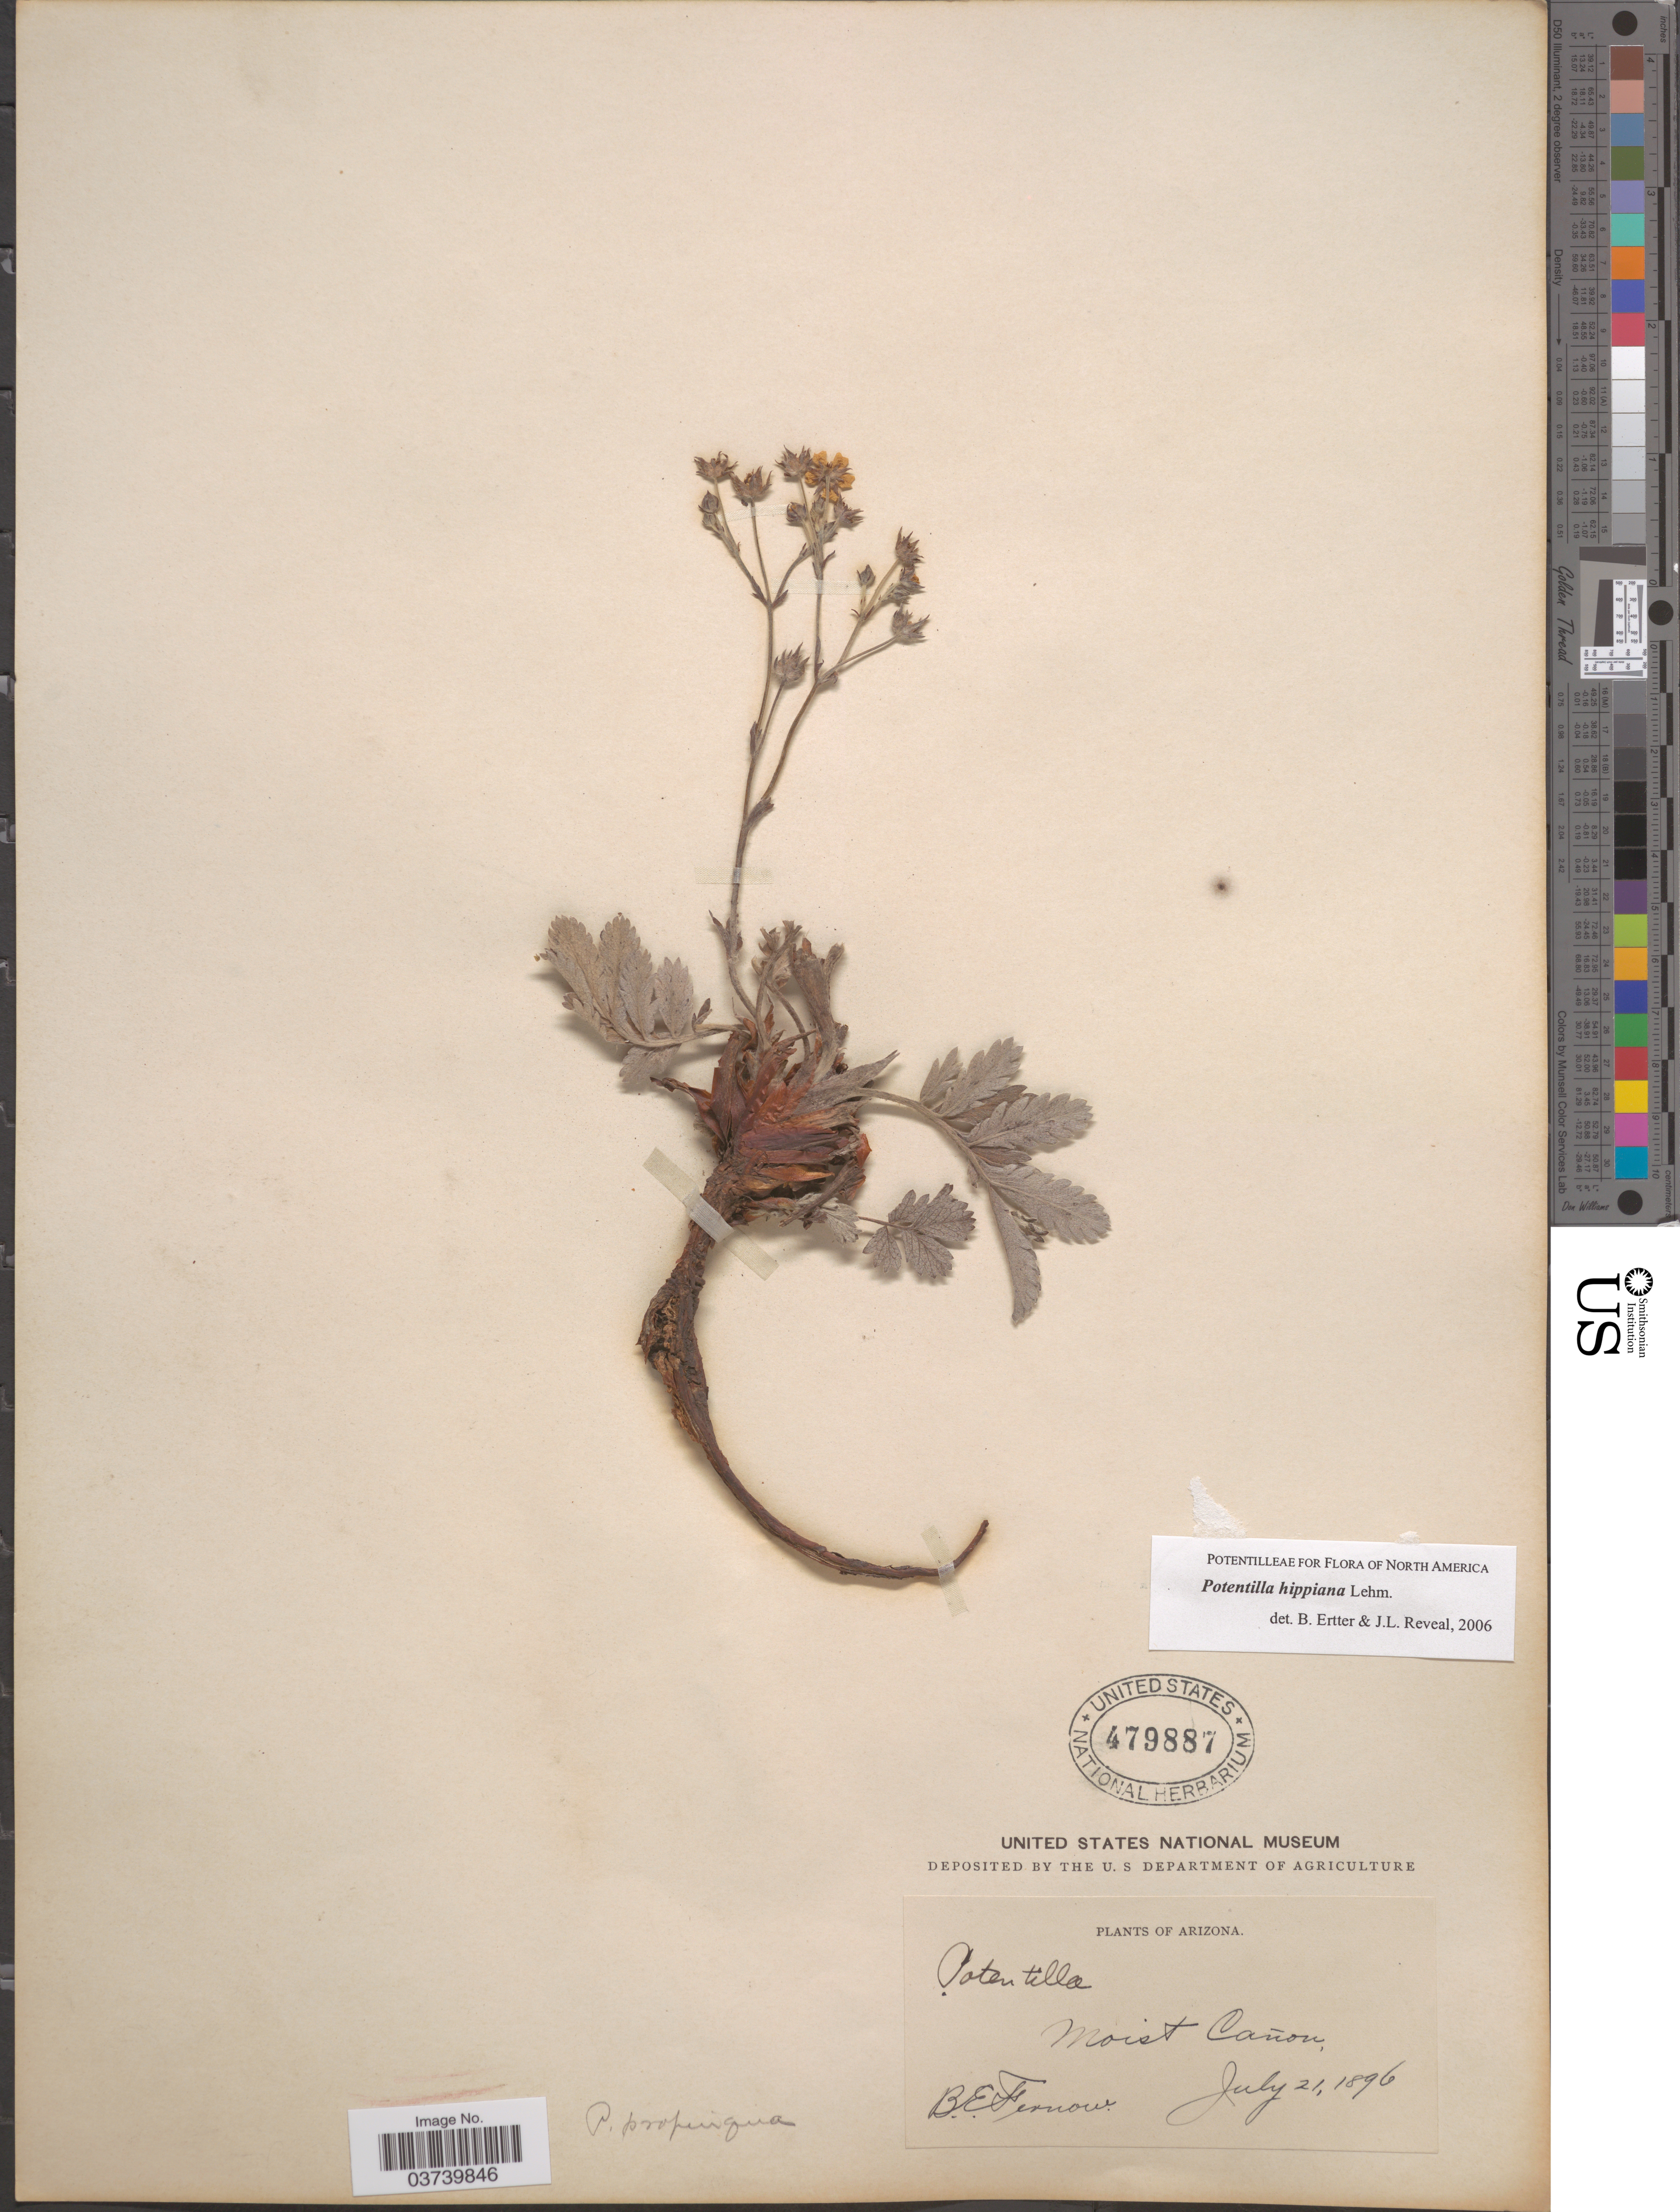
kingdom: Plantae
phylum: Tracheophyta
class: Magnoliopsida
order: Rosales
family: Rosaceae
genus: Potentilla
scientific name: Potentilla hippiana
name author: Lehm.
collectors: B. Fernow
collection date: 1896-07-21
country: United States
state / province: Arizona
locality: Moist Cañon.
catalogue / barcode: US 479887